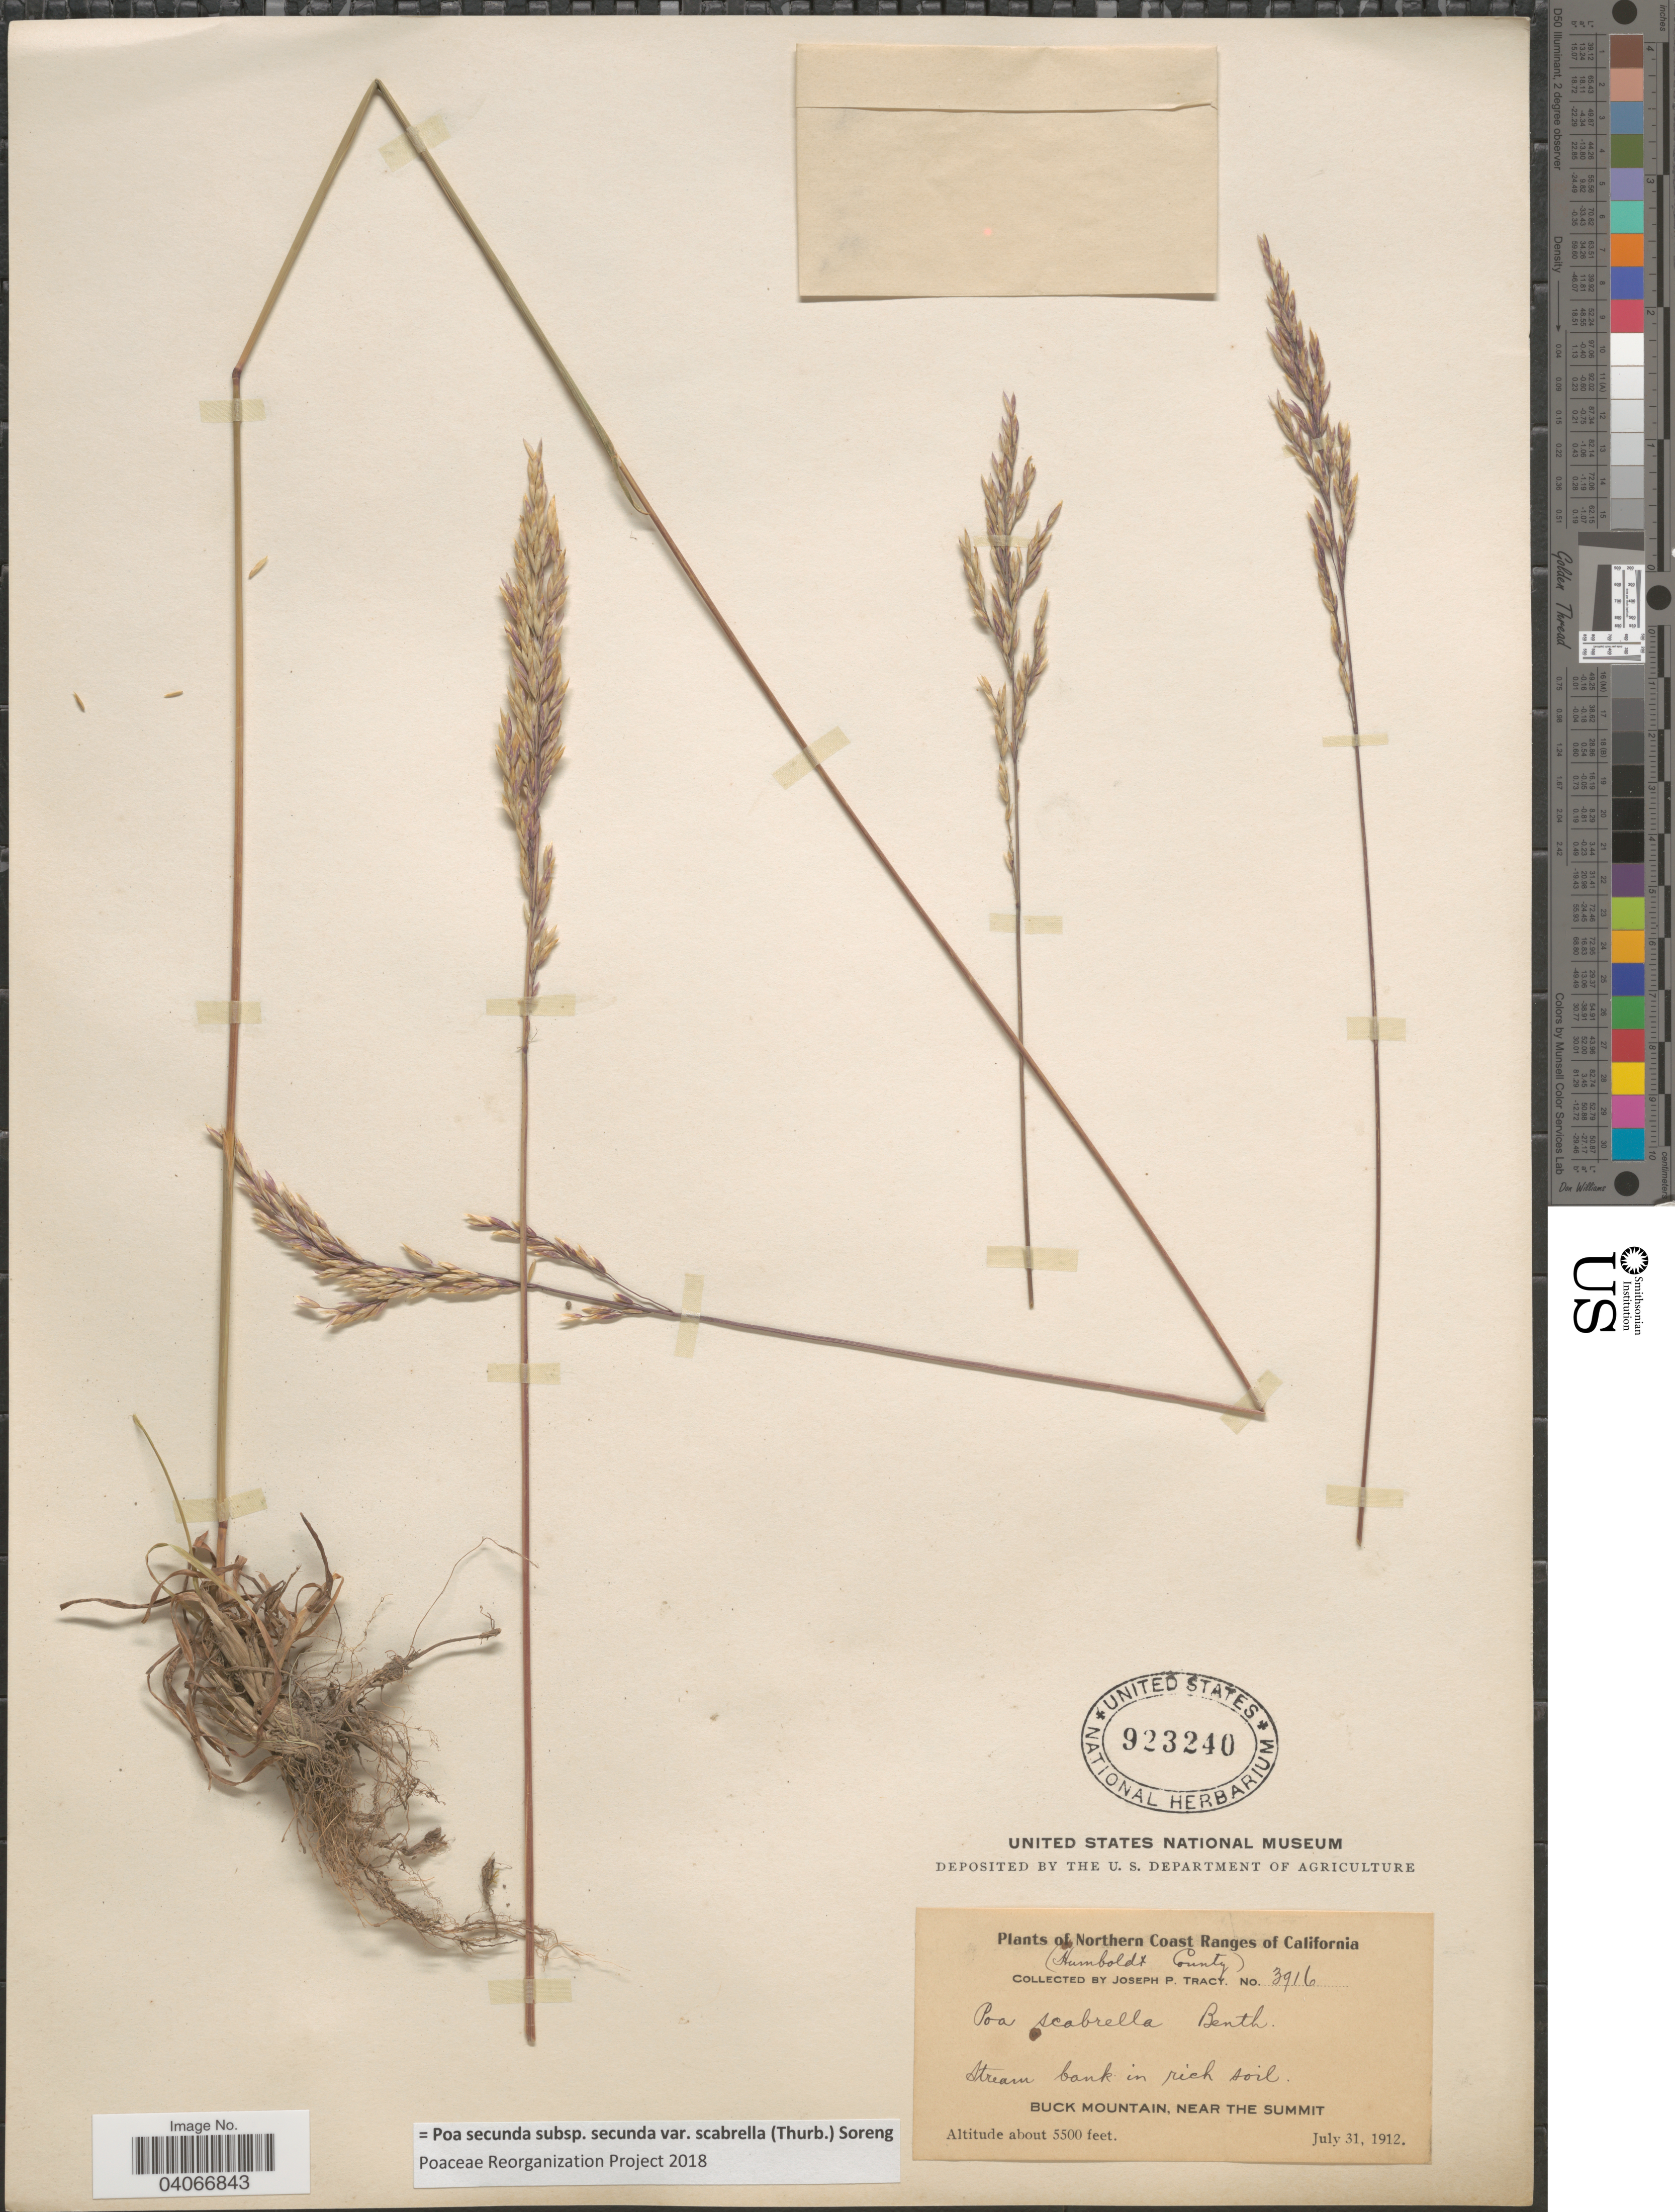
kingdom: Plantae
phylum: Tracheophyta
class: Liliopsida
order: Poales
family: Poaceae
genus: Poa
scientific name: Poa secunda subsp. secunda var. scabrella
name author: (Thurb.) Soreng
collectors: J. Tracy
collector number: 3916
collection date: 1912-07-31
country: United States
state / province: California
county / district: Humboldt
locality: Northern Coast Ranges of California. (Humboldt County). Buck Mountain, near The Summit.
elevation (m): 1676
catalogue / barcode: US 923240